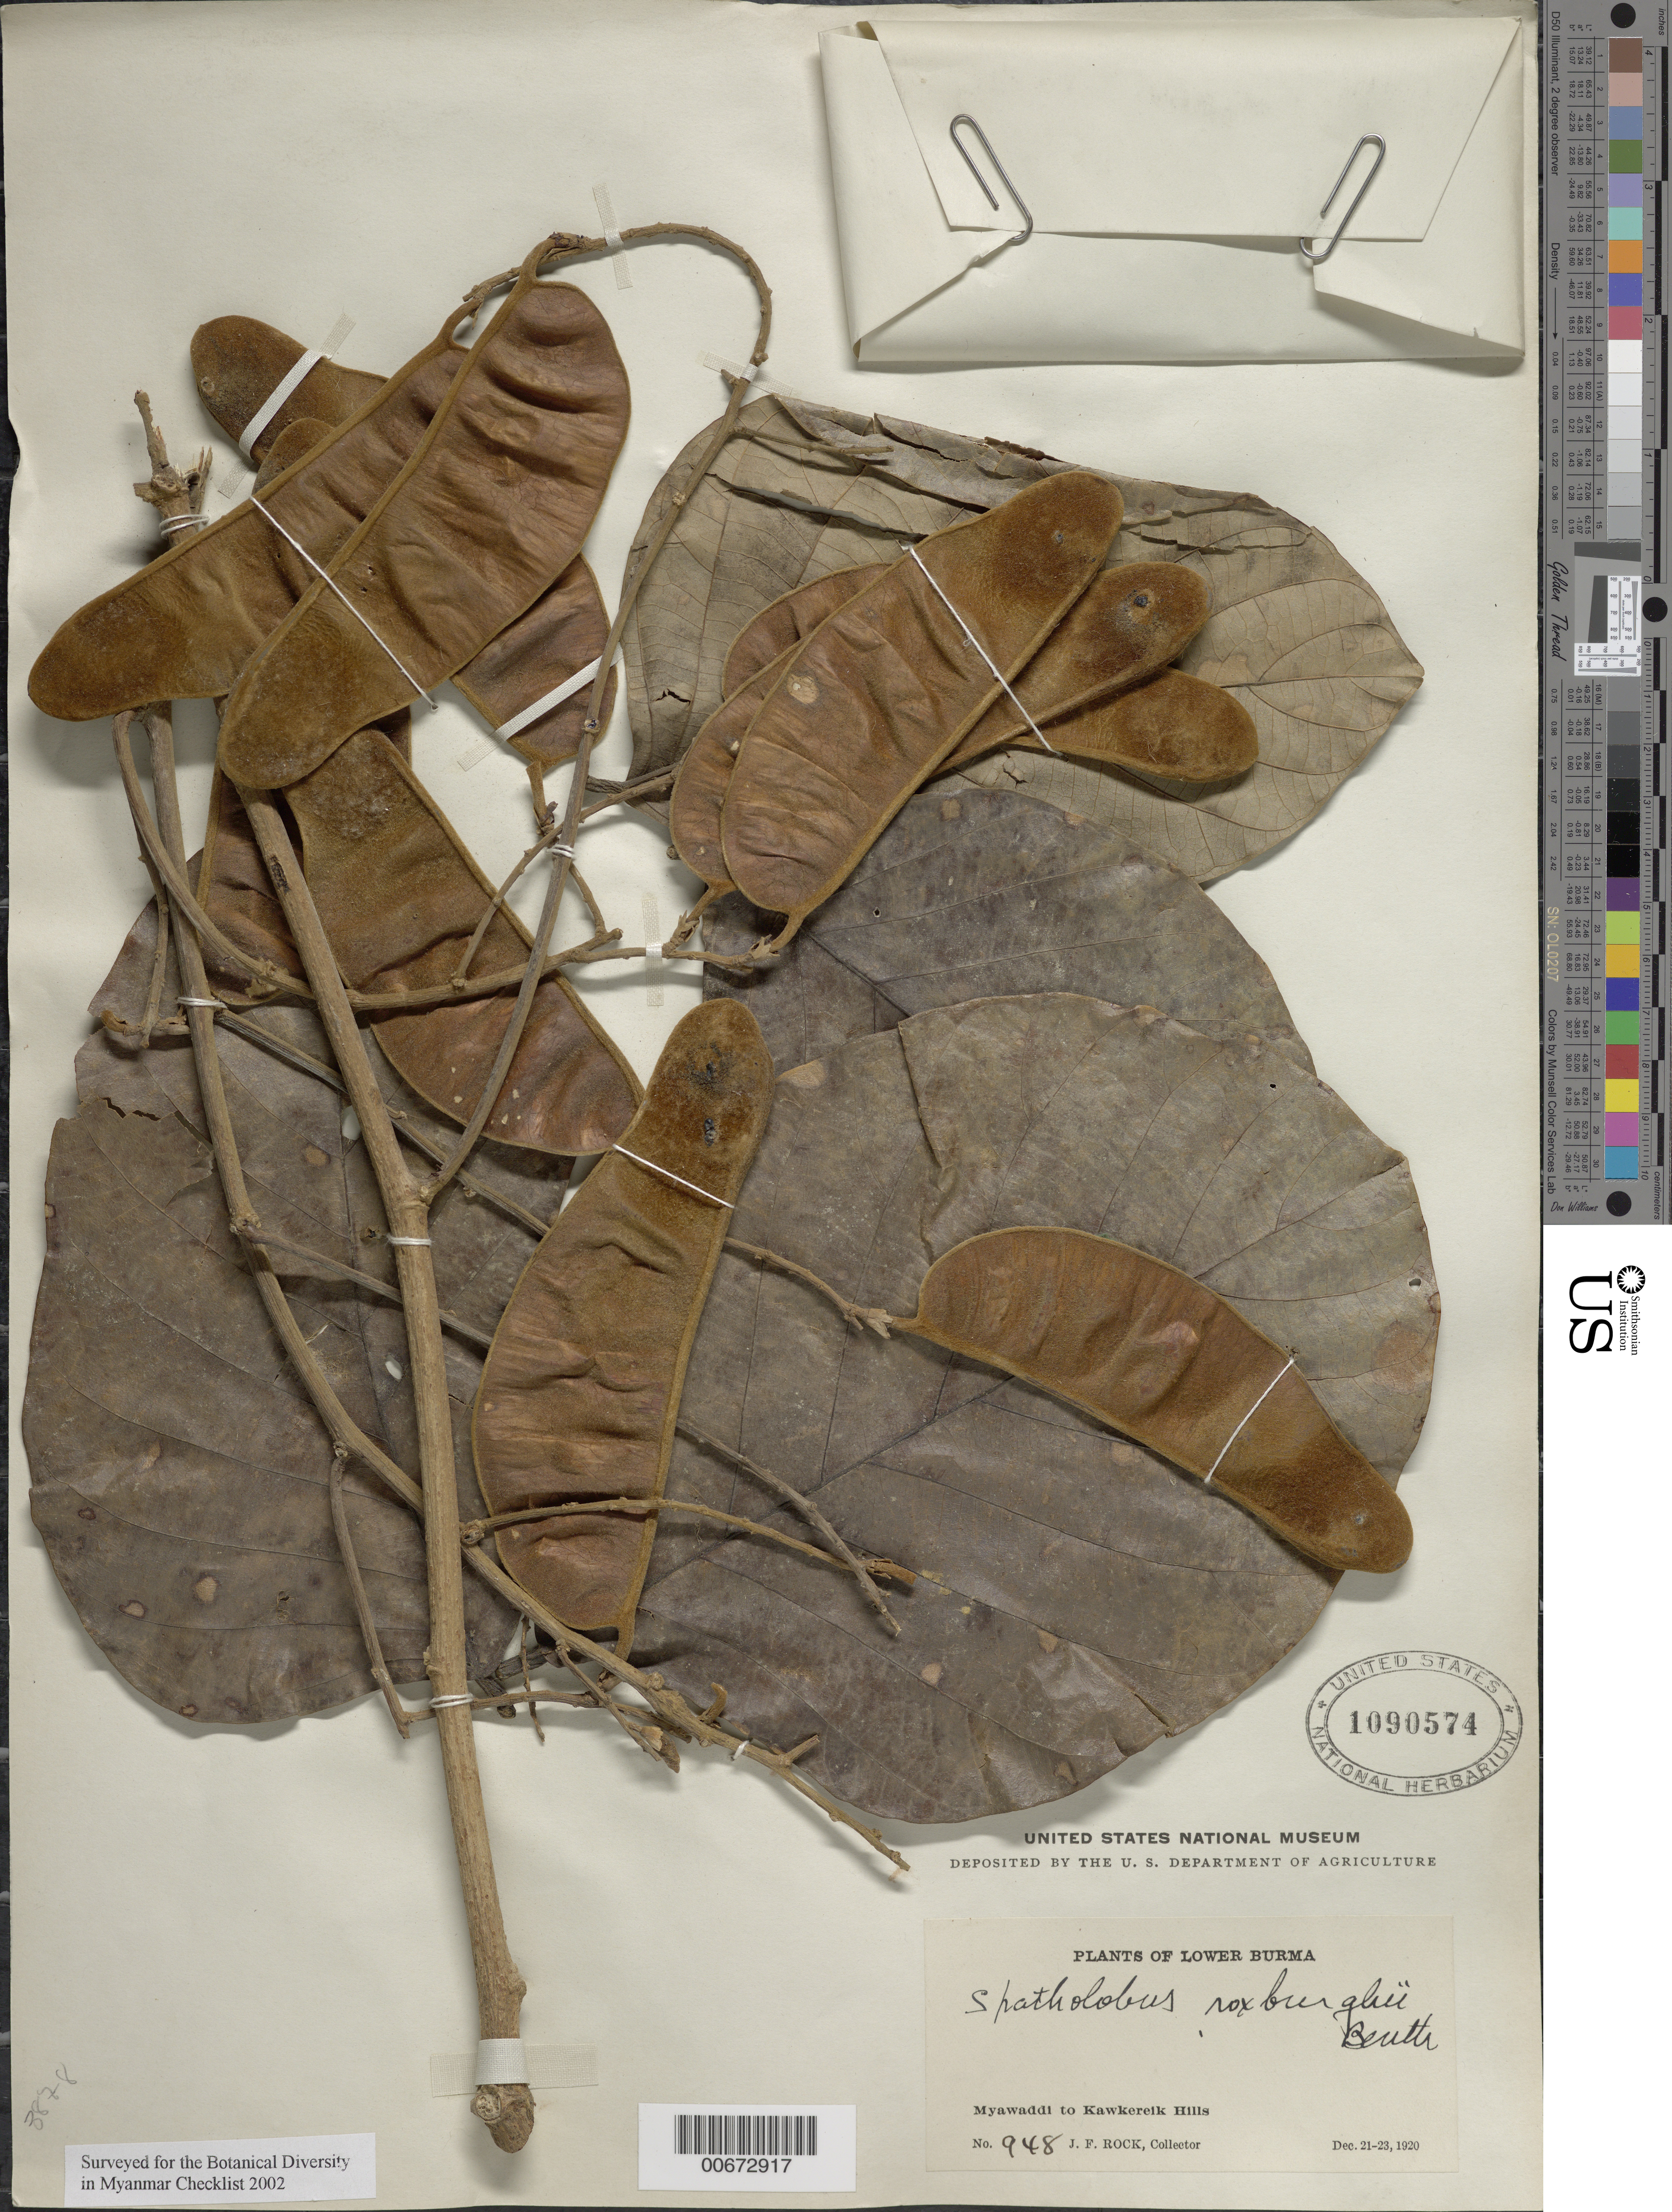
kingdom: Plantae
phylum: Tracheophyta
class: Magnoliopsida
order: Fabales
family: Fabaceae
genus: Spatholobus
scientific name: Spatholobus parviflorus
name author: (Roxb. ex G. Don) Kuntze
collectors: J. F. Rock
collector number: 948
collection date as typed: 21 Dec 1920 to 23 Dec 1920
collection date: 1920-12-21/1920-12-23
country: Myanmar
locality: Lower Burma, Myawadii to Kawkereik Hills.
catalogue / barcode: US 1090574